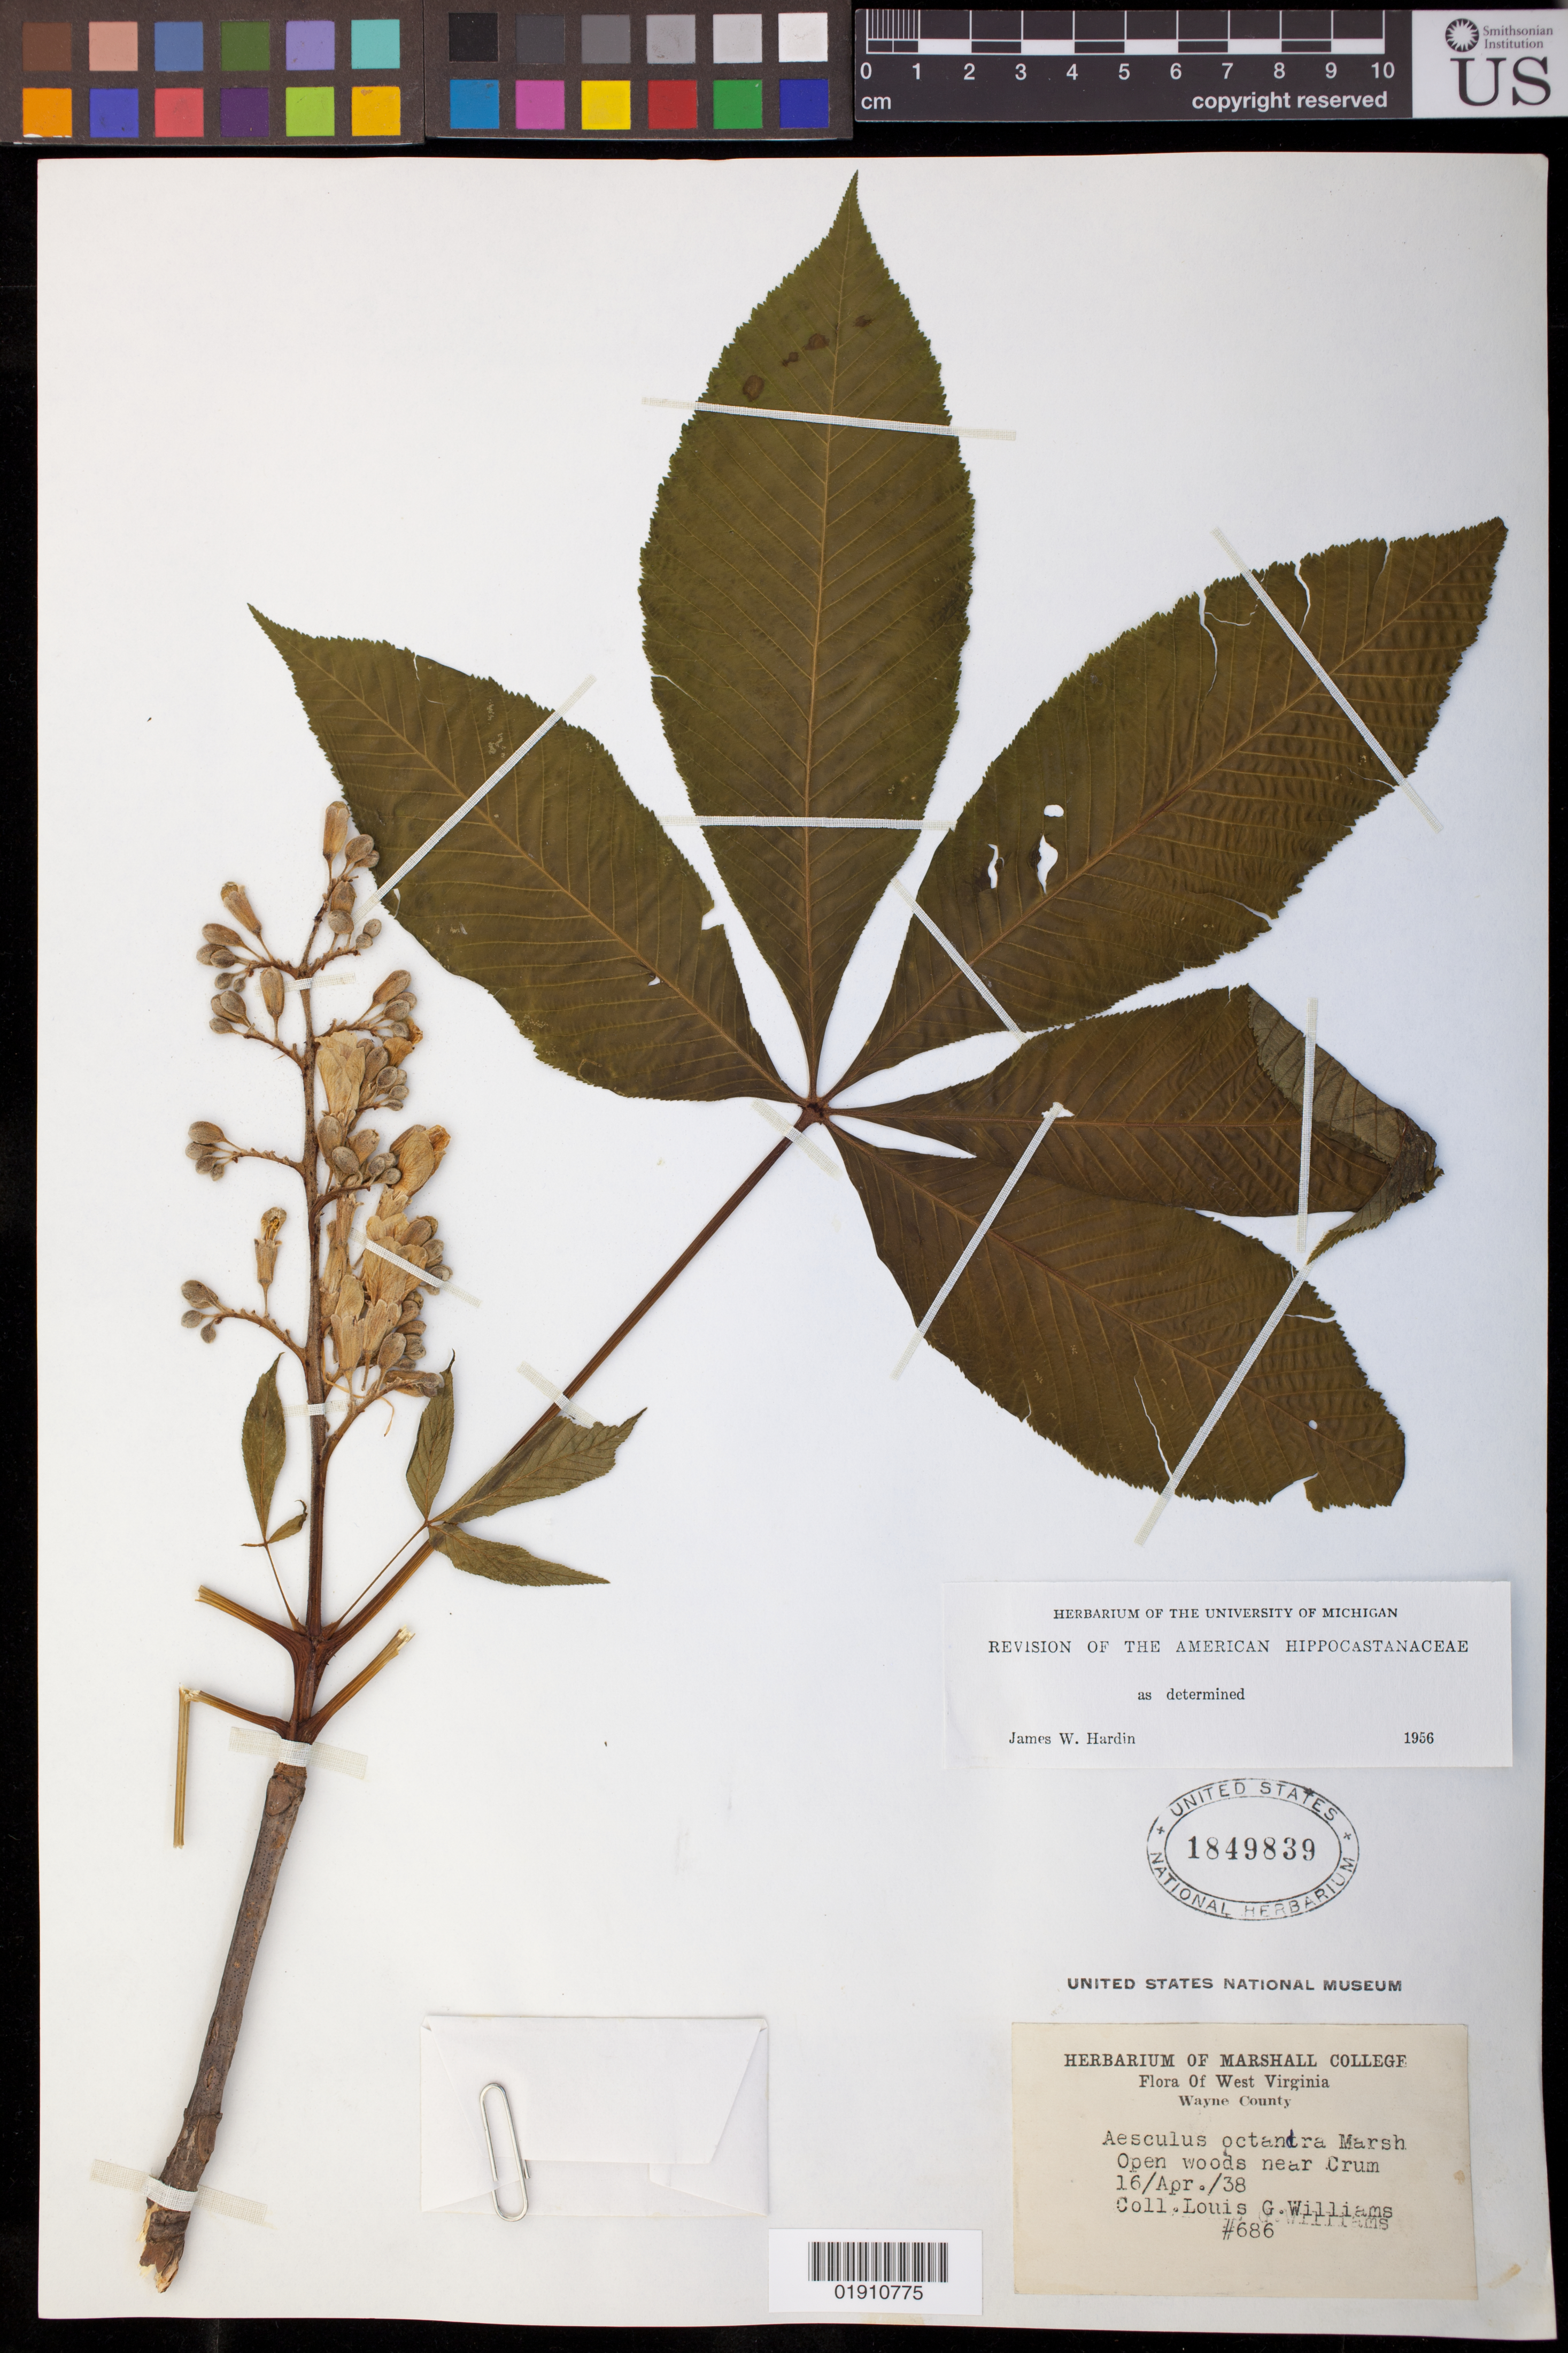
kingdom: Plantae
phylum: Tracheophyta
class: Magnoliopsida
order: Sapindales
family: Sapindaceae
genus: Aesculus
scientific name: Aesculus octandra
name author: Marshall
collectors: L. G. Williams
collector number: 686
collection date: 1938-04-16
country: United States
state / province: West Virginia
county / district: Wayne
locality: near Crum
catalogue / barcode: US 1849839